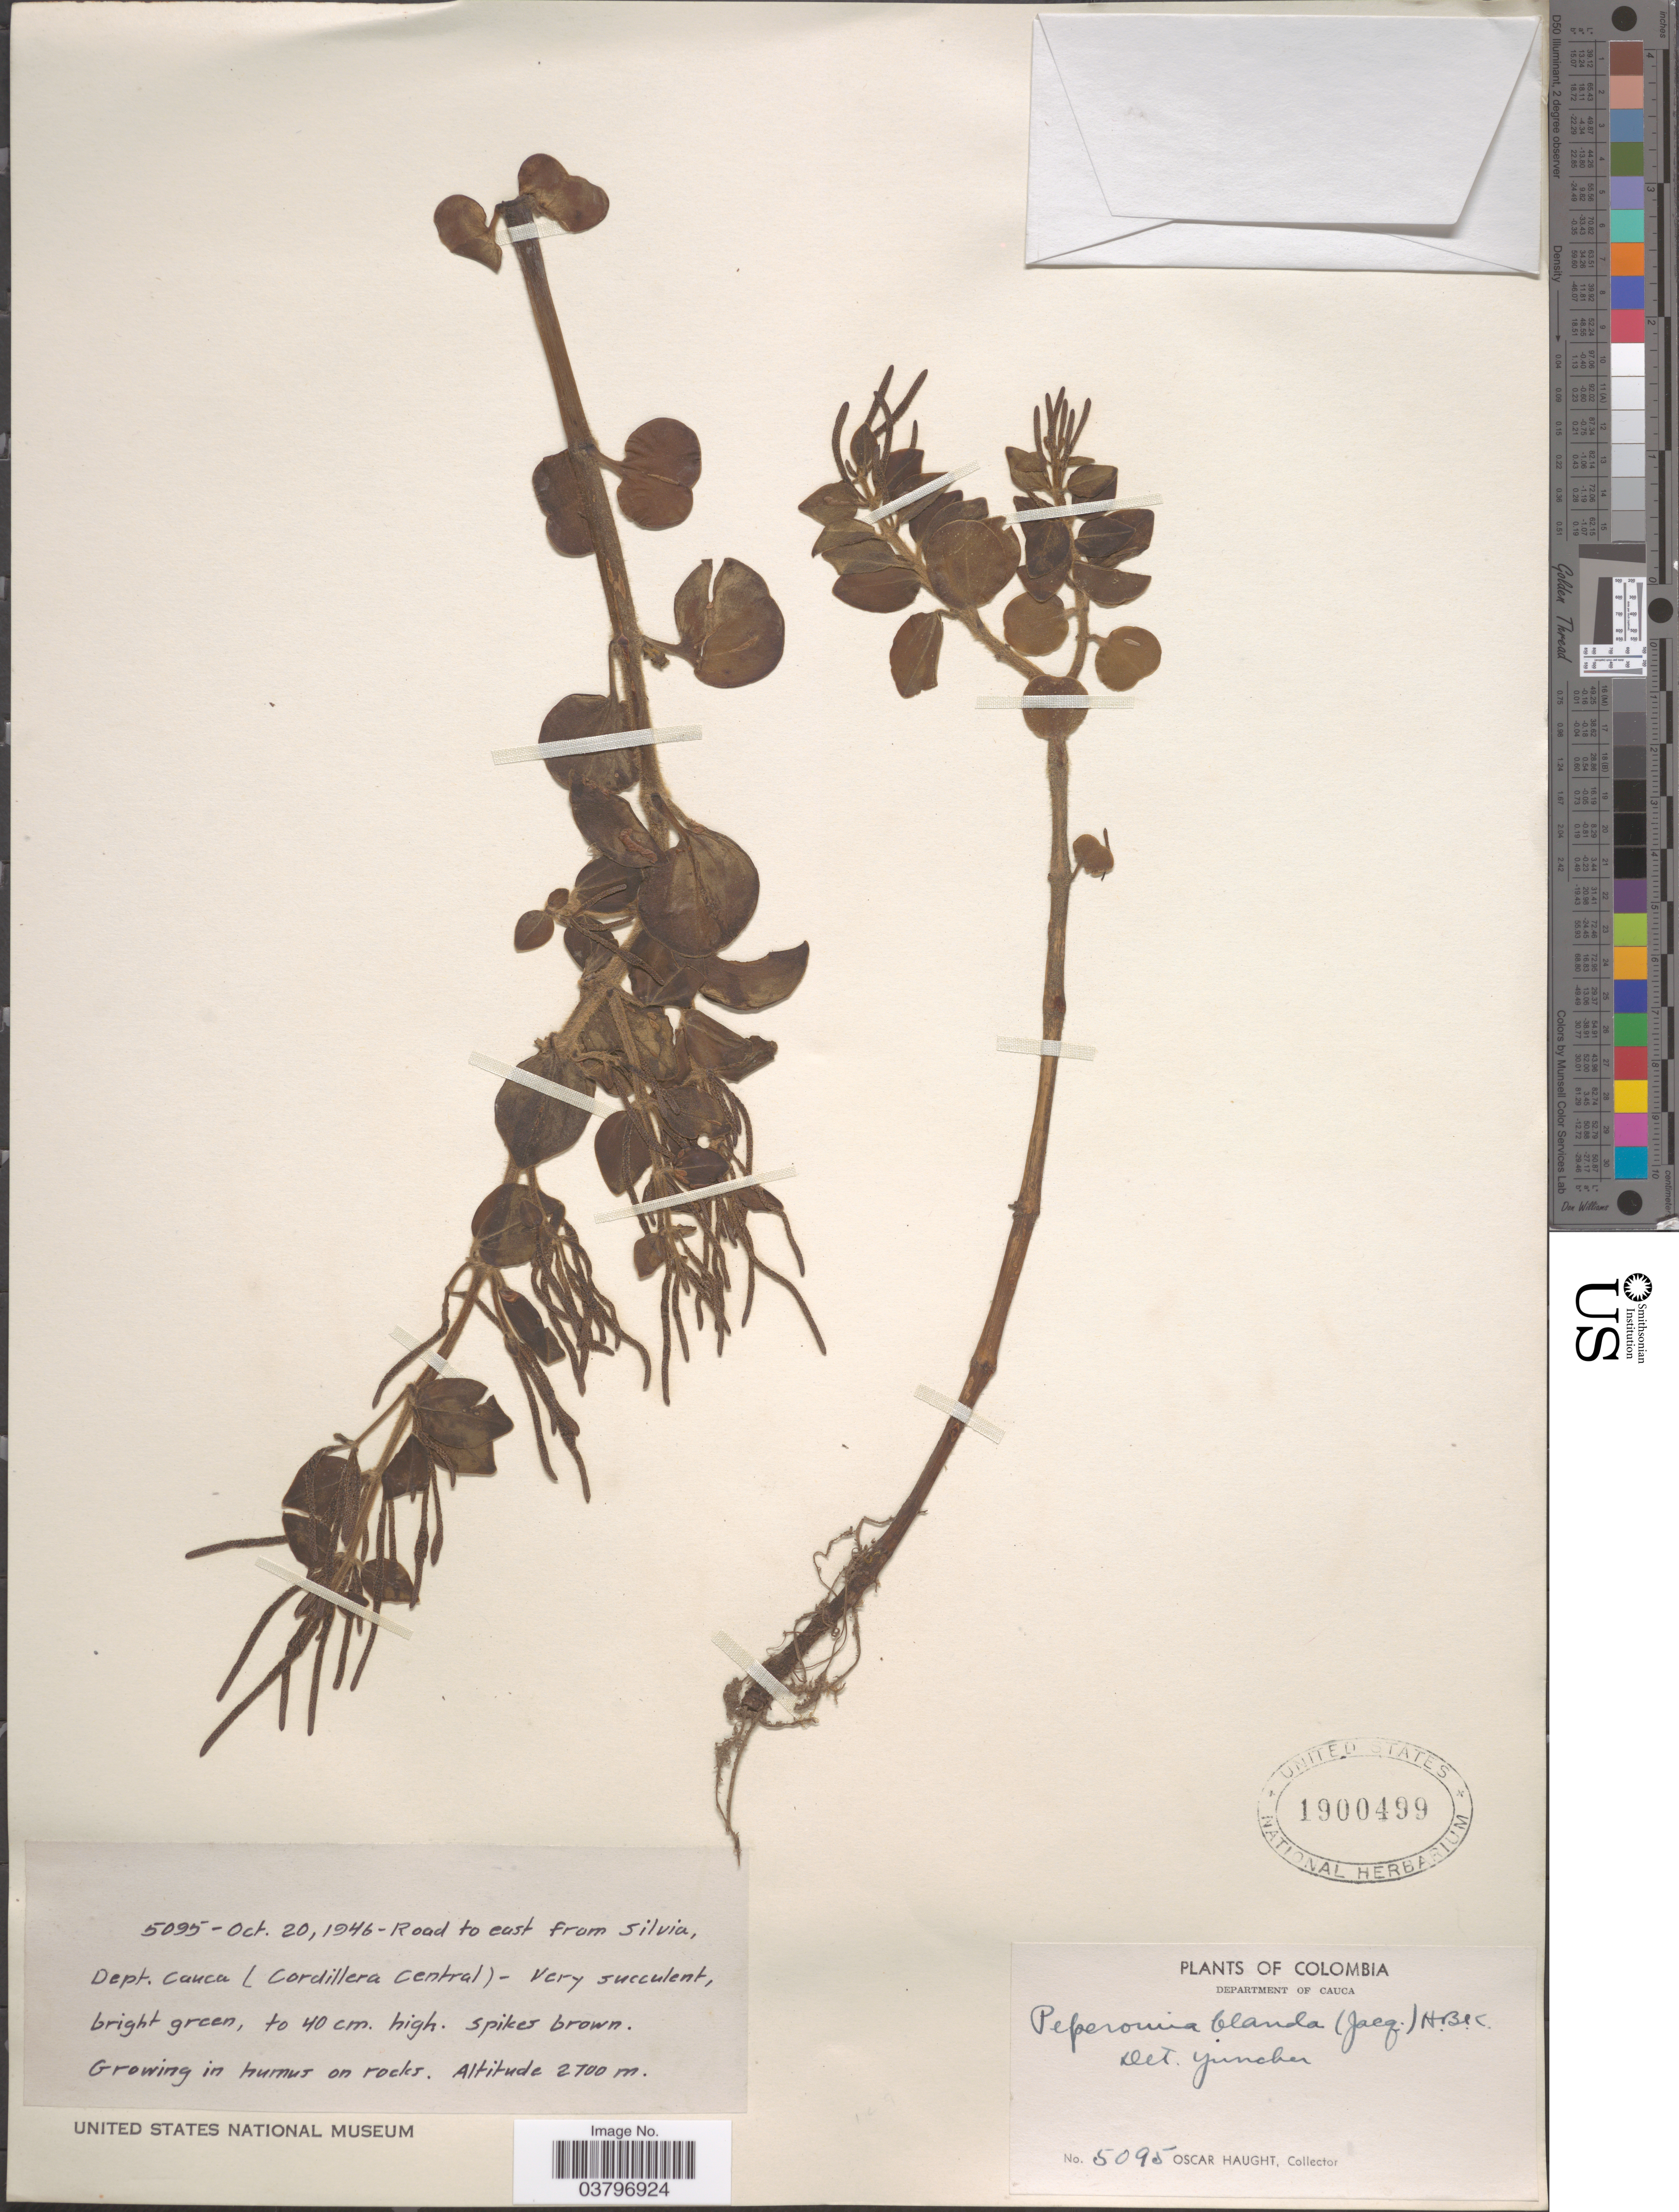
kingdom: Plantae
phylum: Tracheophyta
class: Magnoliopsida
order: Piperales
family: Piperaceae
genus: Peperomia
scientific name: Peperomia blanda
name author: (Jacq.) Kunth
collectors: O. Haught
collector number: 5095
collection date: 1946-10-20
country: Colombia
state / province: Cauca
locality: Department of Cauca. Road to east from Silvia. (Cordillera Central).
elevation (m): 2700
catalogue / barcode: US 1900499